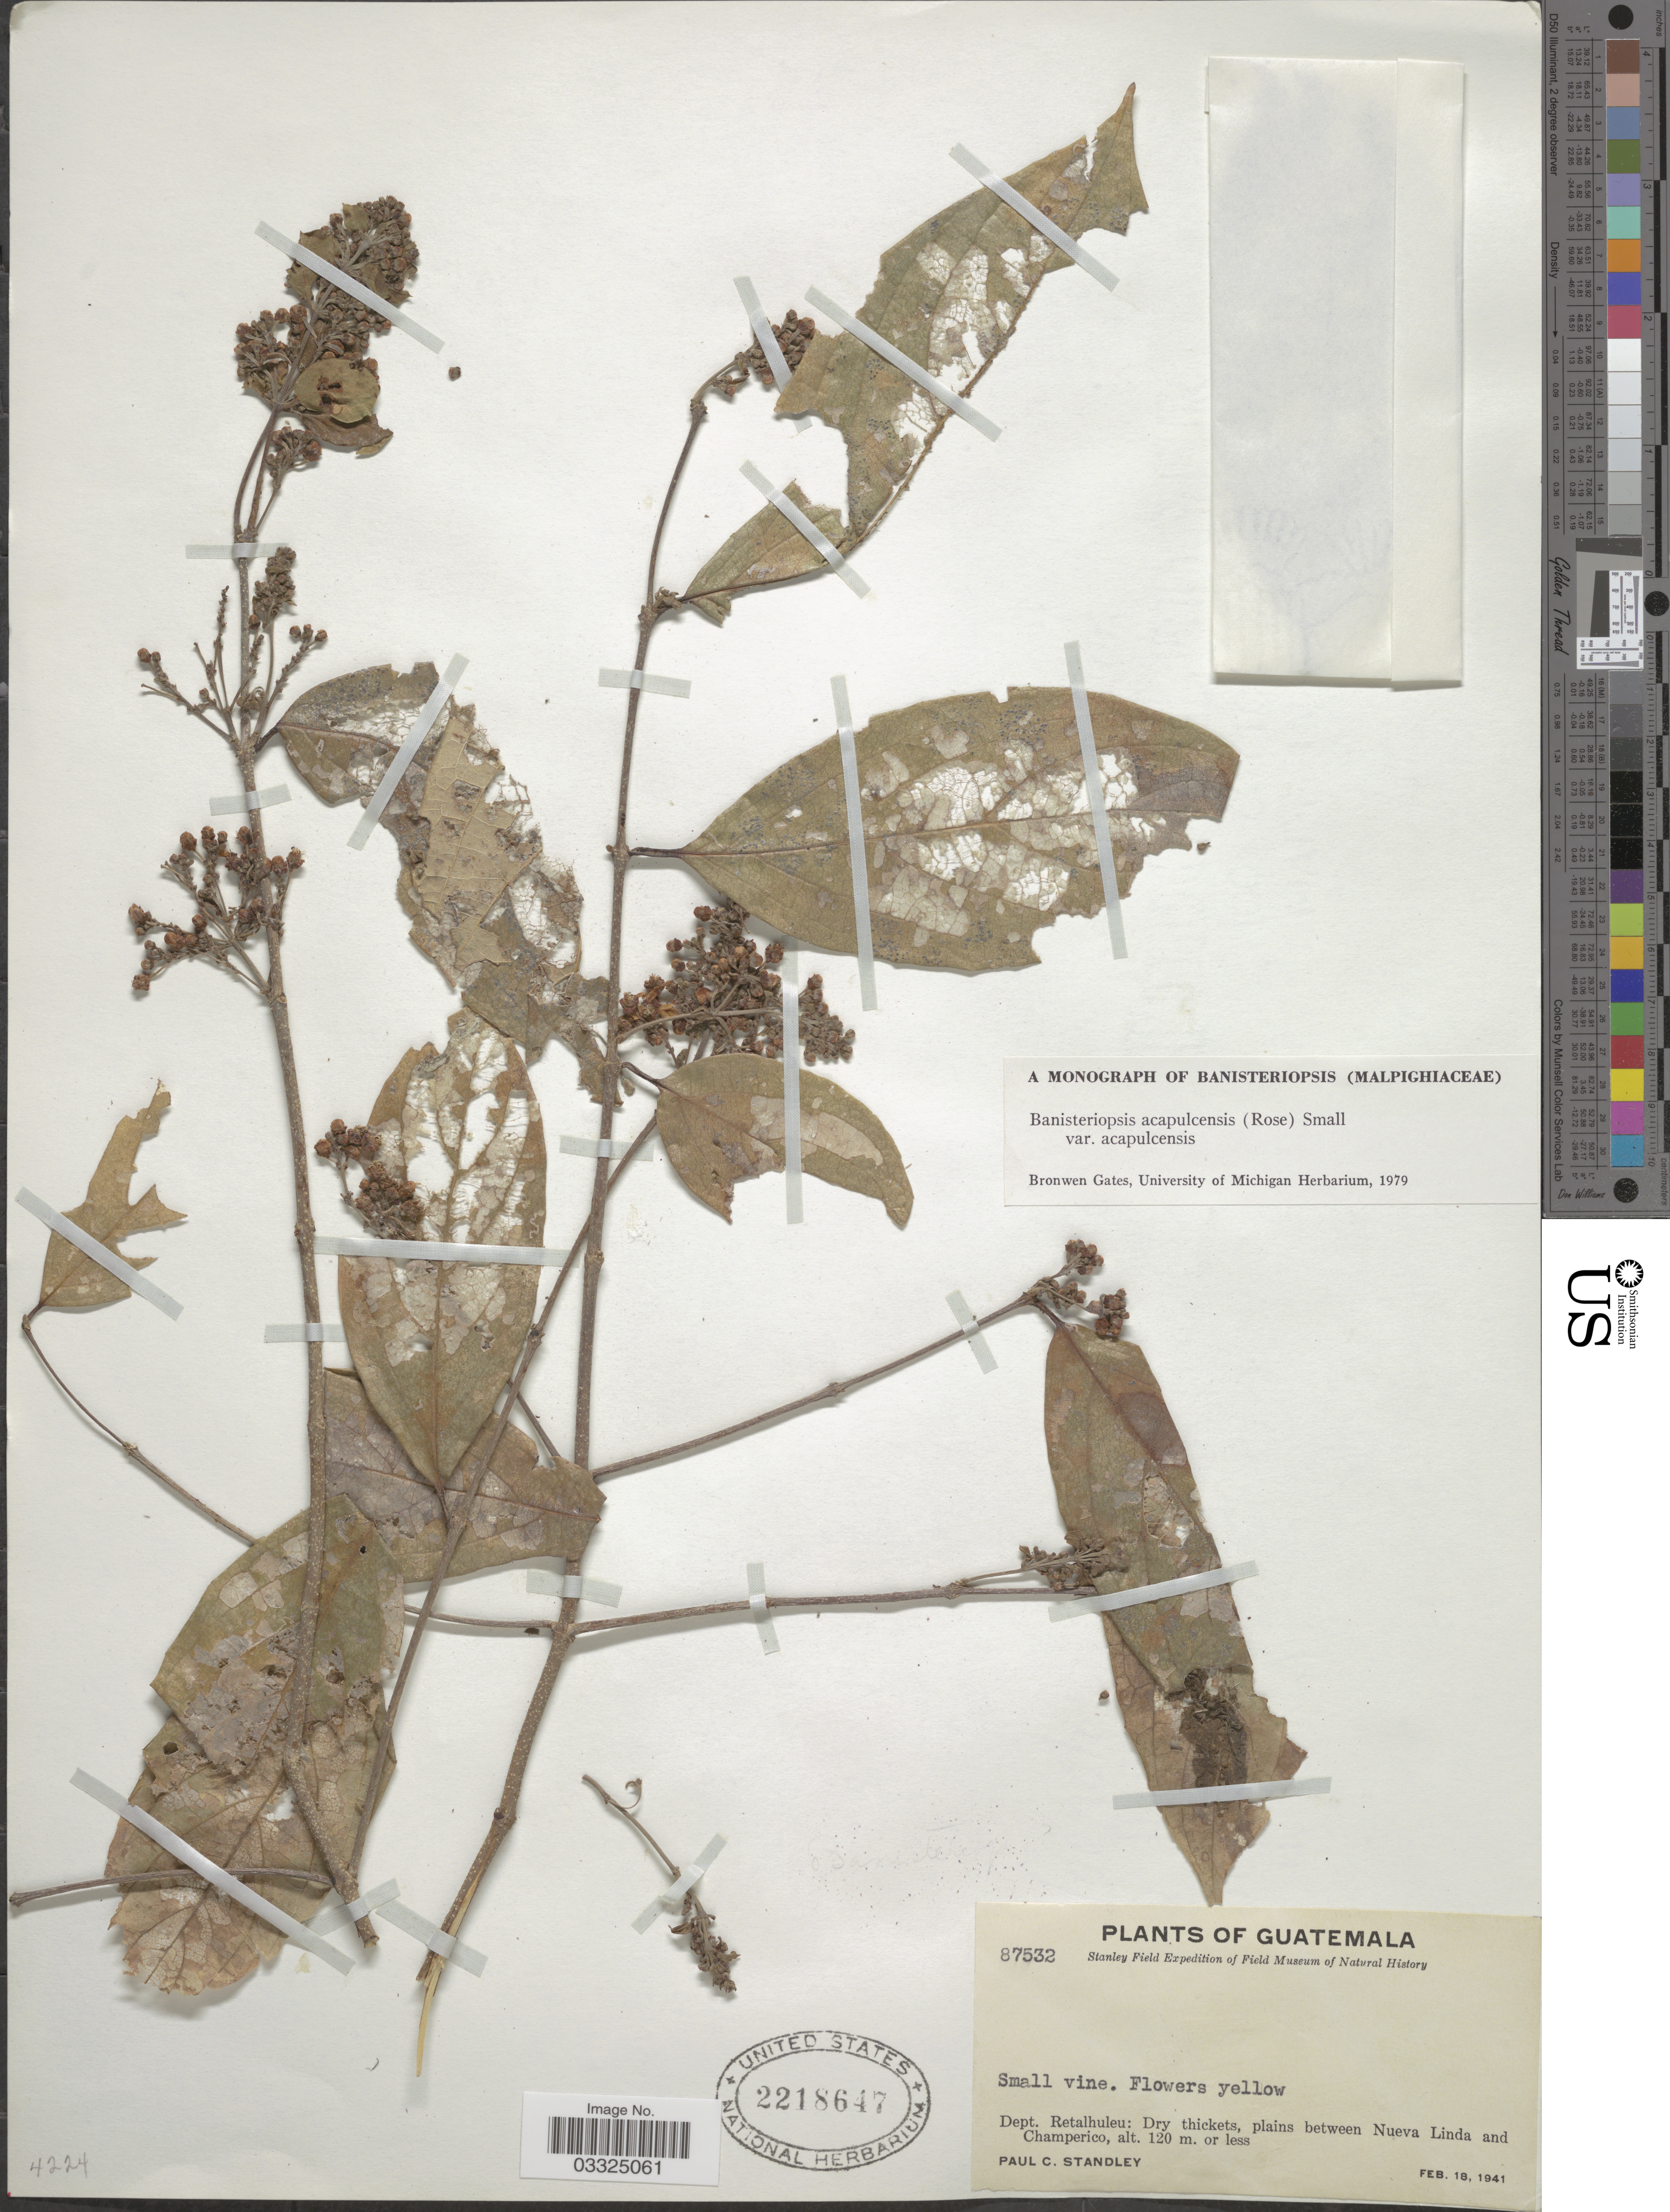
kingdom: Plantae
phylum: Tracheophyta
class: Magnoliopsida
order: Malpighiales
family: Malpighiaceae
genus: Bronwenia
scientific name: Bronwenia acapulcensis var. acapulcensis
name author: (Rose) W.R. Anderson & C. Davis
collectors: P. C. Standley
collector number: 87532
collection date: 1941-02-18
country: Guatemala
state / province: Retalhuleu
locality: Dept. Retalhuleu: Dry thickets, plains between Nueva Linda and Champerico.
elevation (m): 120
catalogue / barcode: US 2218647